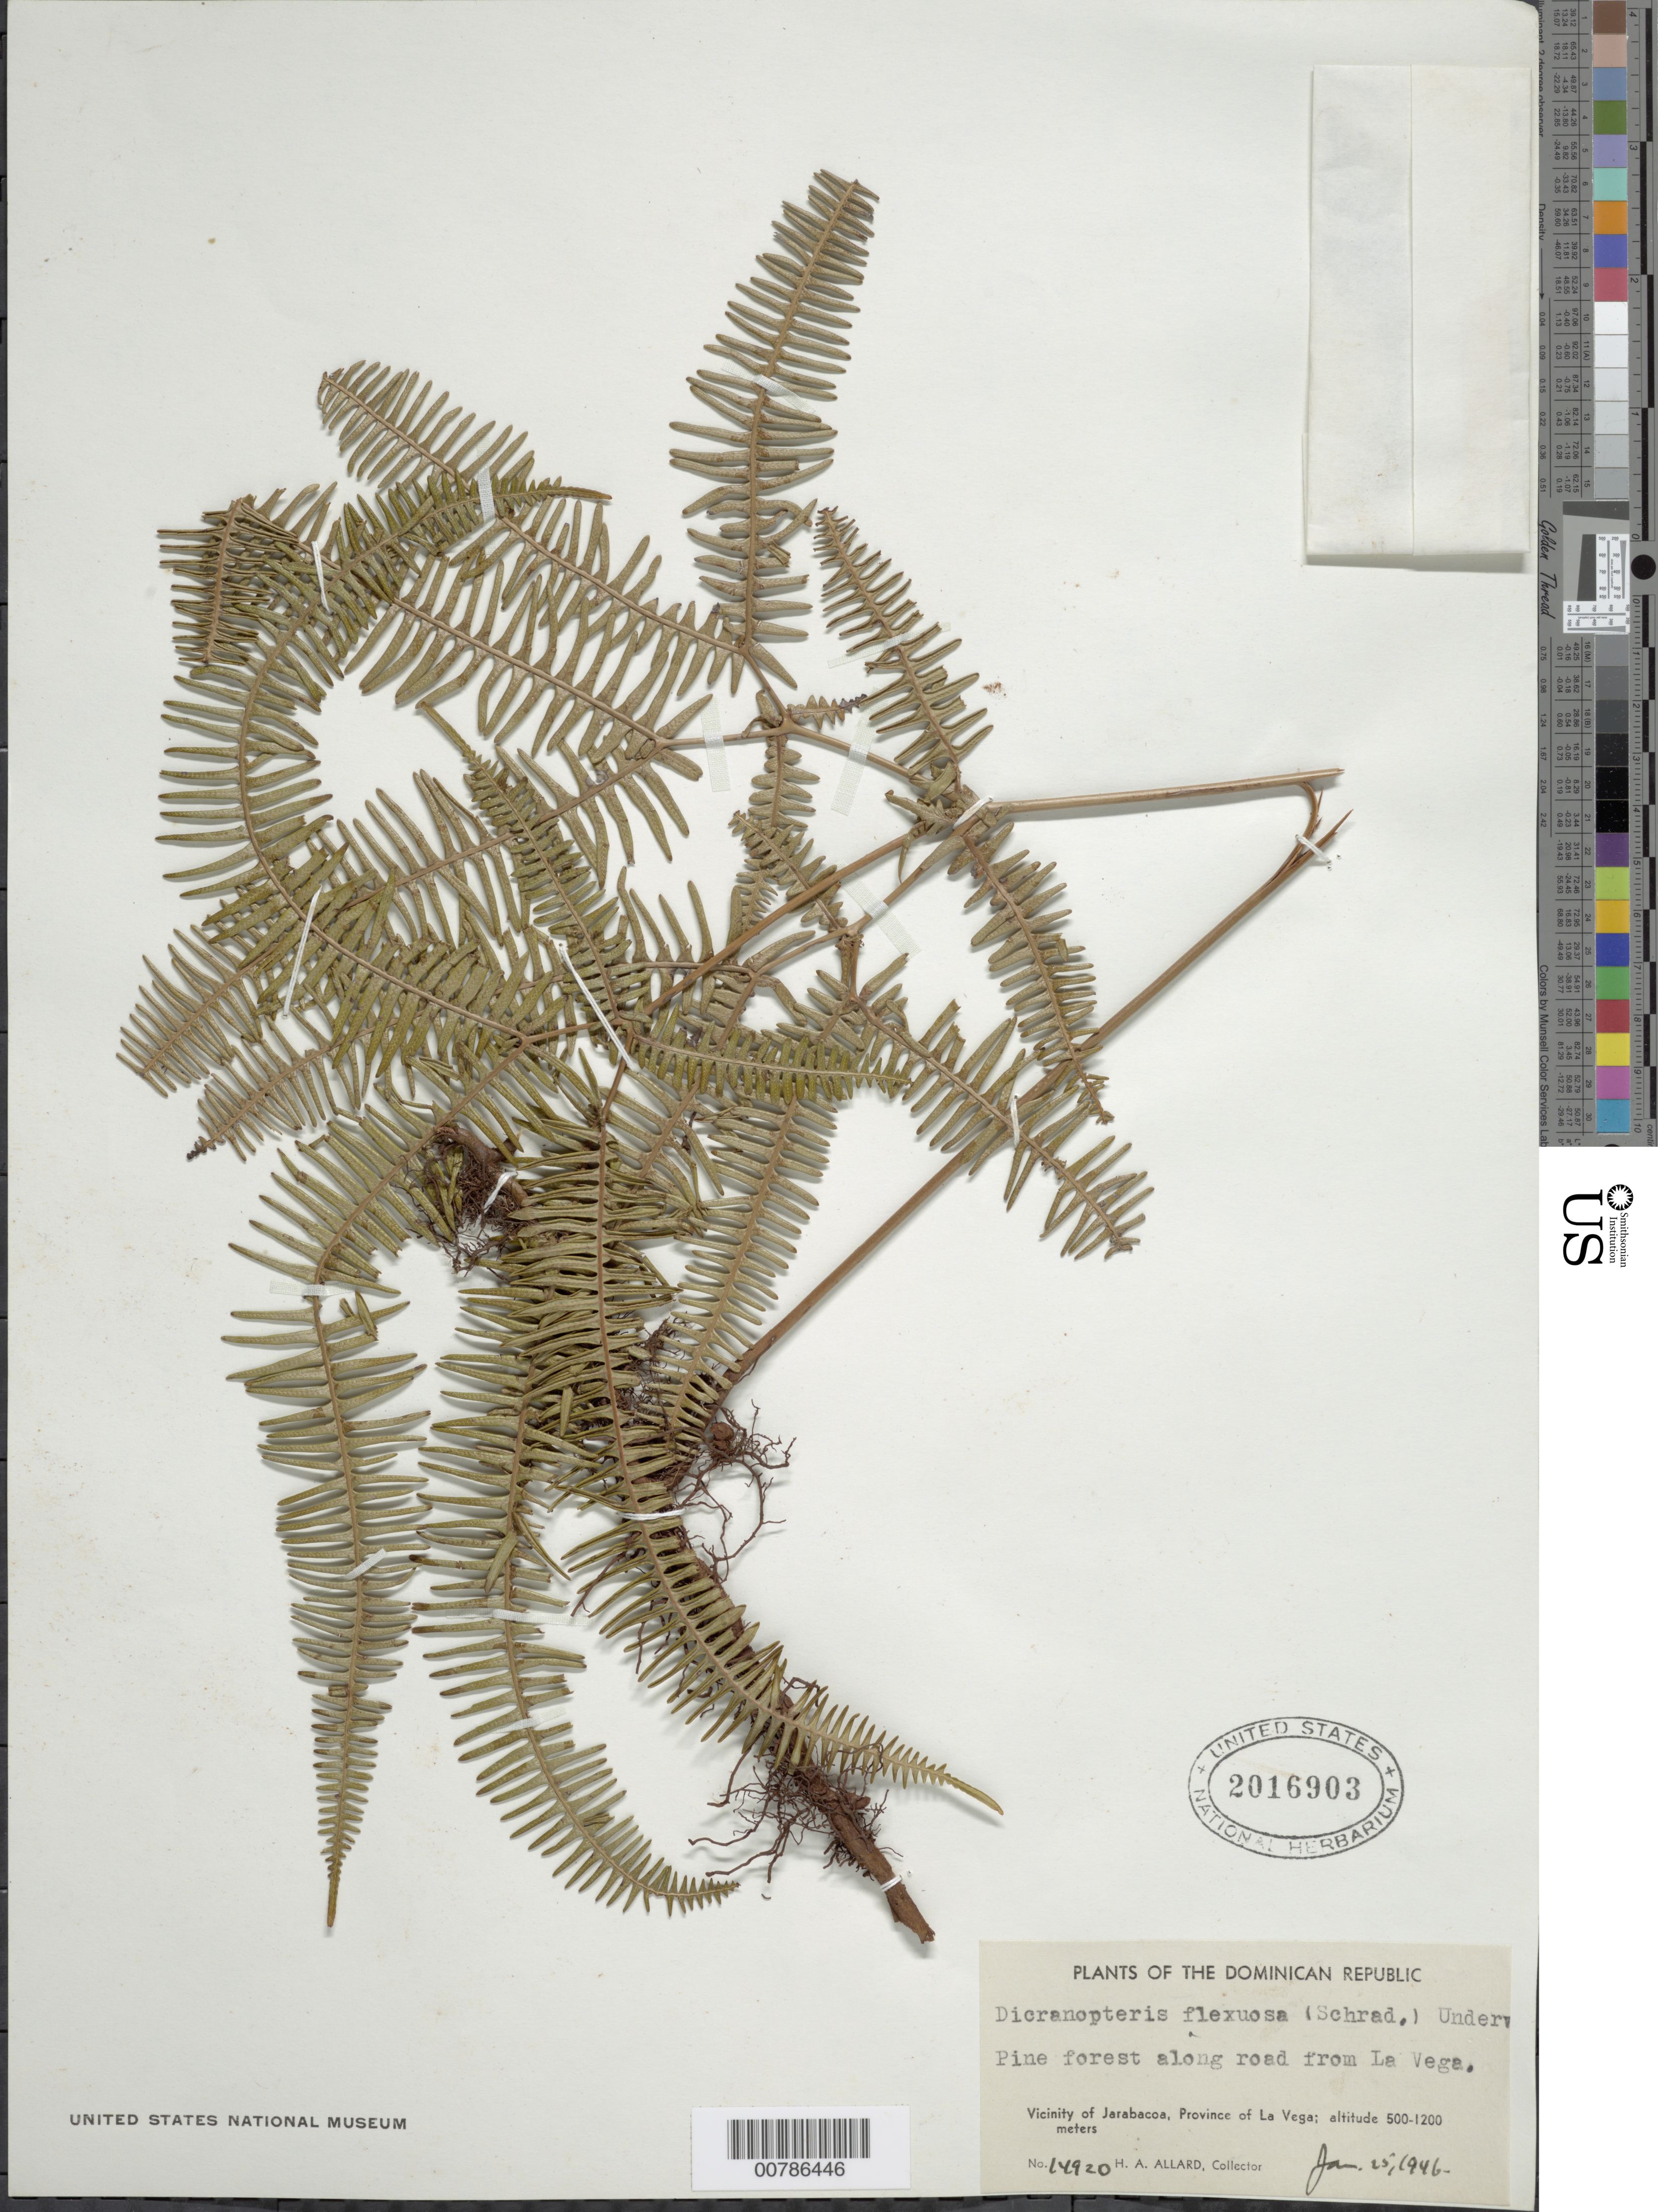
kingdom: Plantae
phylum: Tracheophyta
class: Polypodiopsida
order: Gleicheniales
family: Gleicheniaceae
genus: Dicranopteris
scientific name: Dicranopteris flexuosa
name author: (Schrad.) Underw.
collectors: H. A. Allard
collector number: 14920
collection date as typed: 25 Jan 1946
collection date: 1946-01-25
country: Dominican Republic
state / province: La Vega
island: Hispaniola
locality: Jarabacoa, along road from La Vega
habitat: Pine forest along road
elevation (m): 500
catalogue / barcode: US 2016903